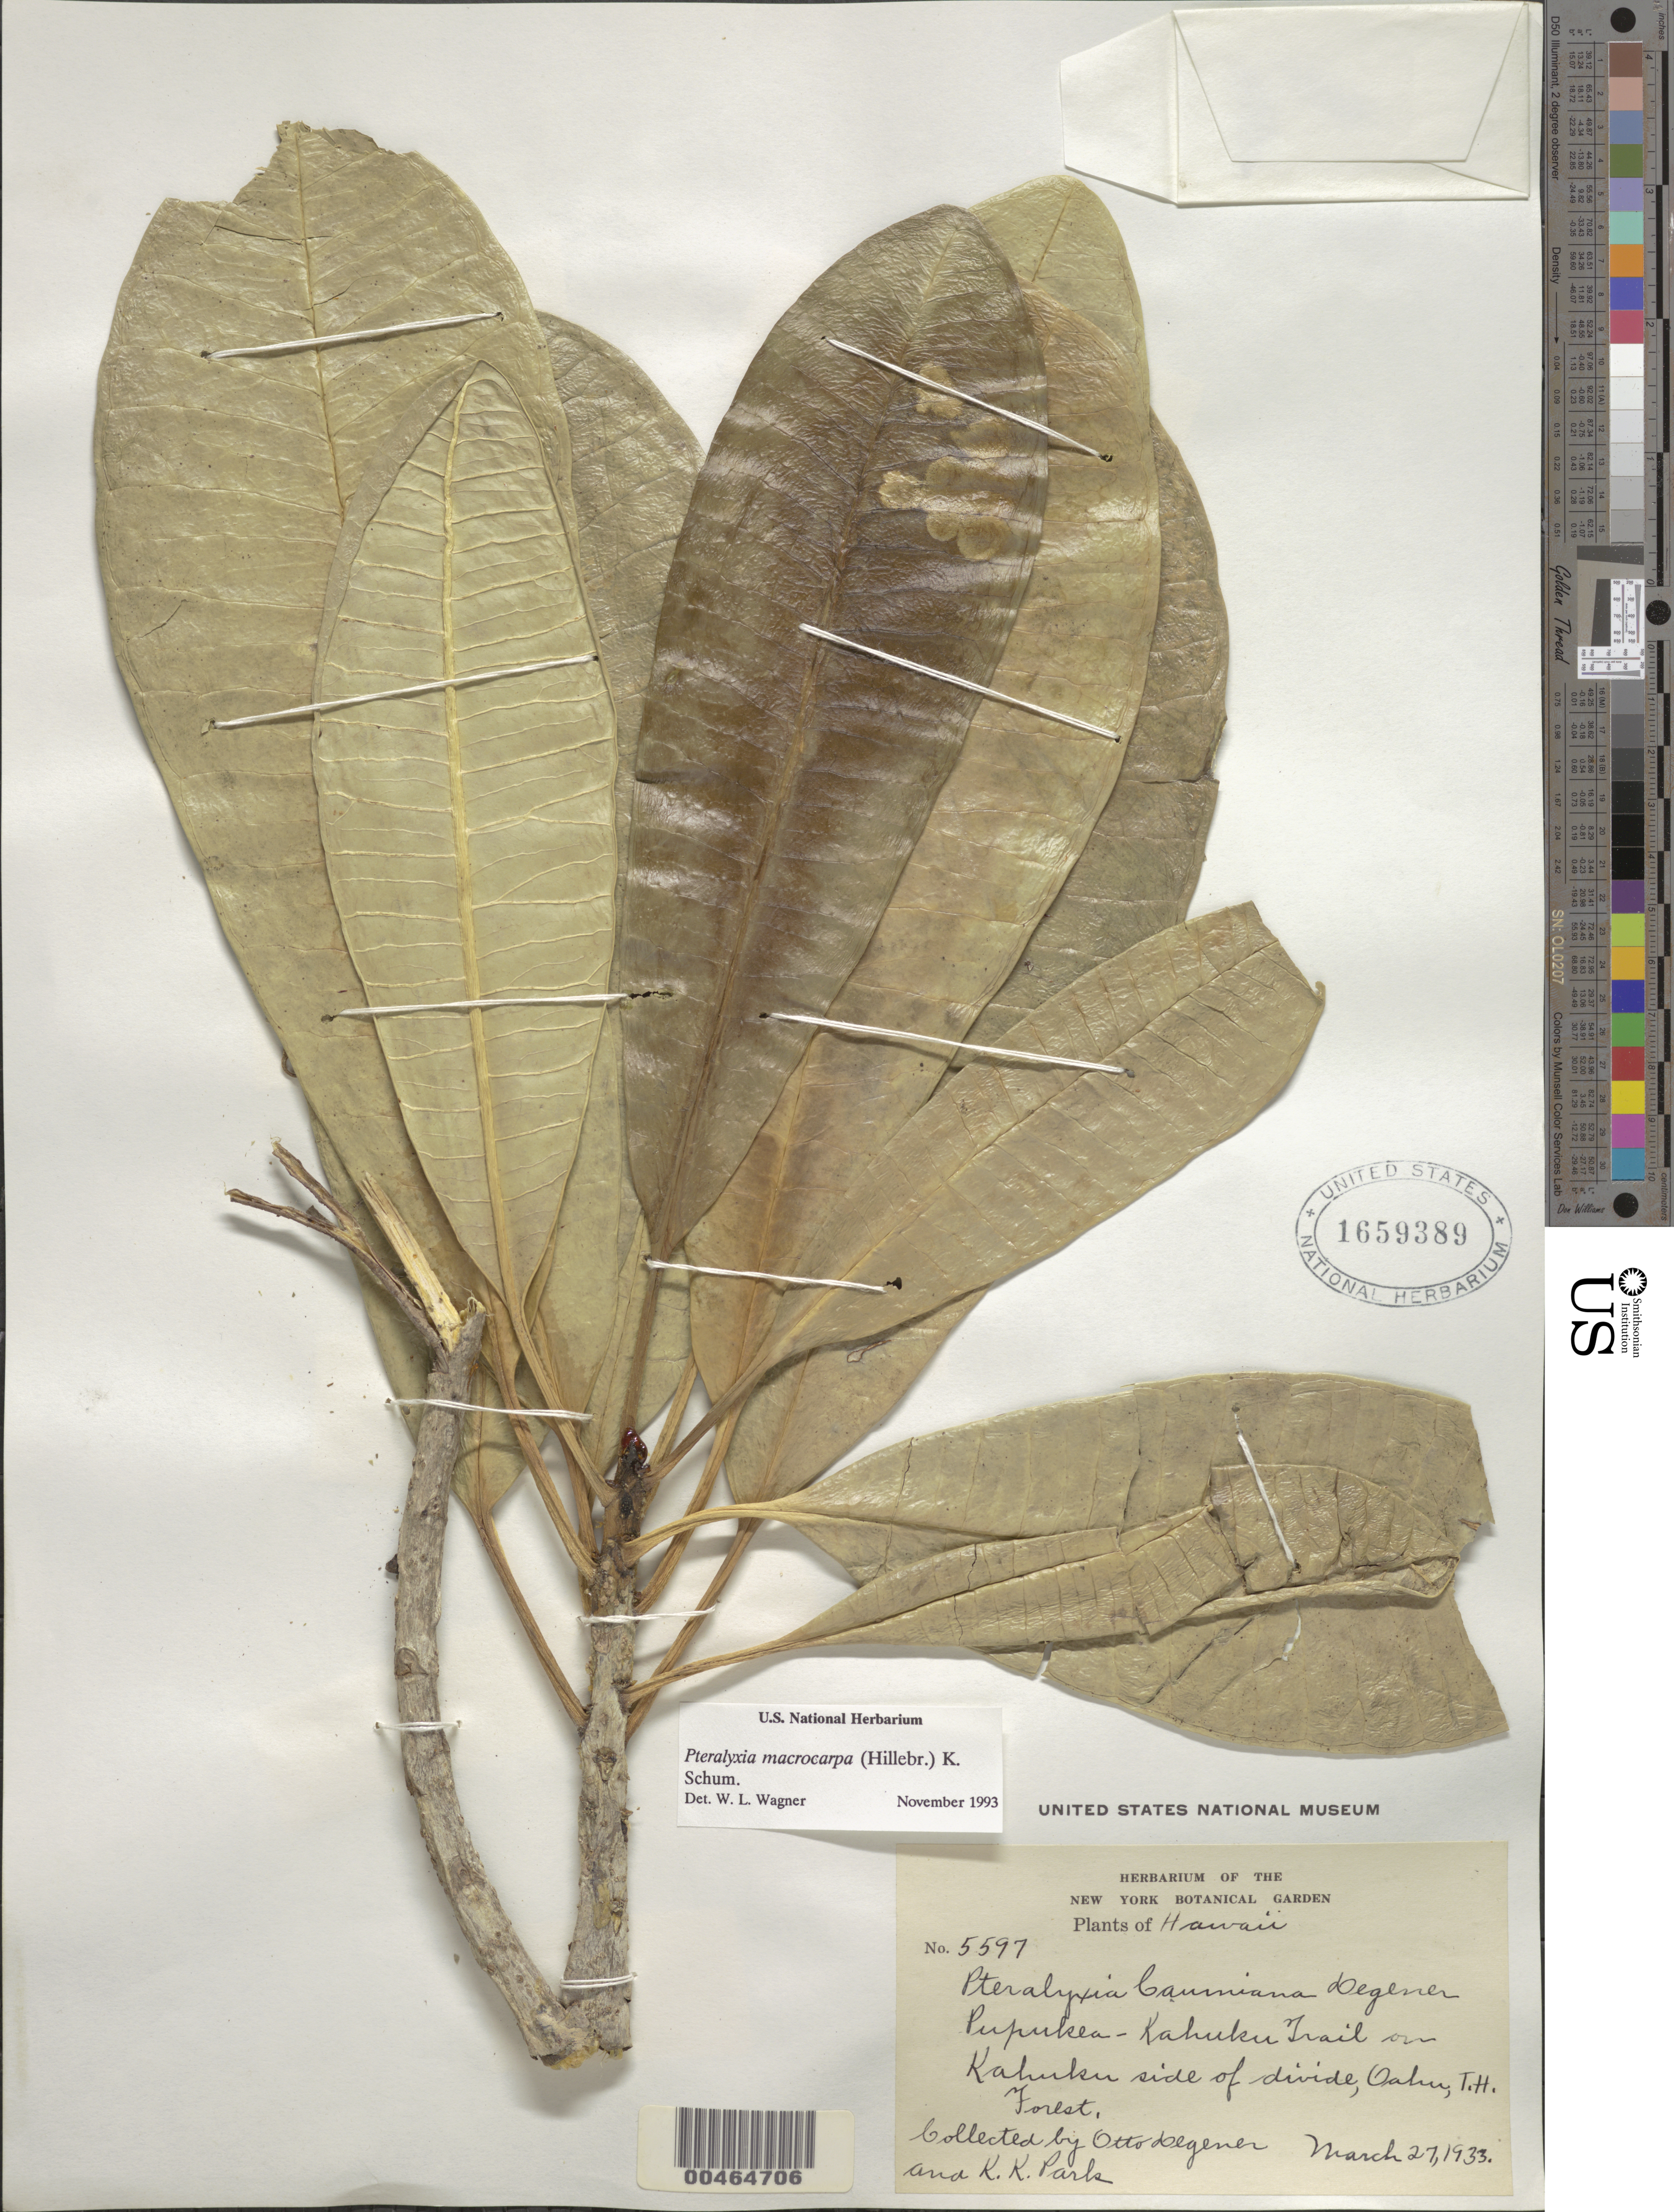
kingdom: Plantae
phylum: Tracheophyta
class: Magnoliopsida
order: Gentianales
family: Apocynaceae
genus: Pteralyxia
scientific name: Pteralyxia macrocarpa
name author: (Hillebr.) K. Schum.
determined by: Wagner, W. L., (BOT), Smithsonian Institution - National Museum of Natural History (UNITED STATES)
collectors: O. Degener & K. Park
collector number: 5597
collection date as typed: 27 Mar 1933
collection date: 1933-03-27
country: United States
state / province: Hawaii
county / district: Honolulu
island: Oahu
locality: Pupukea-Kahuku Trail on Kahuku side of divide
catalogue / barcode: US 1659389